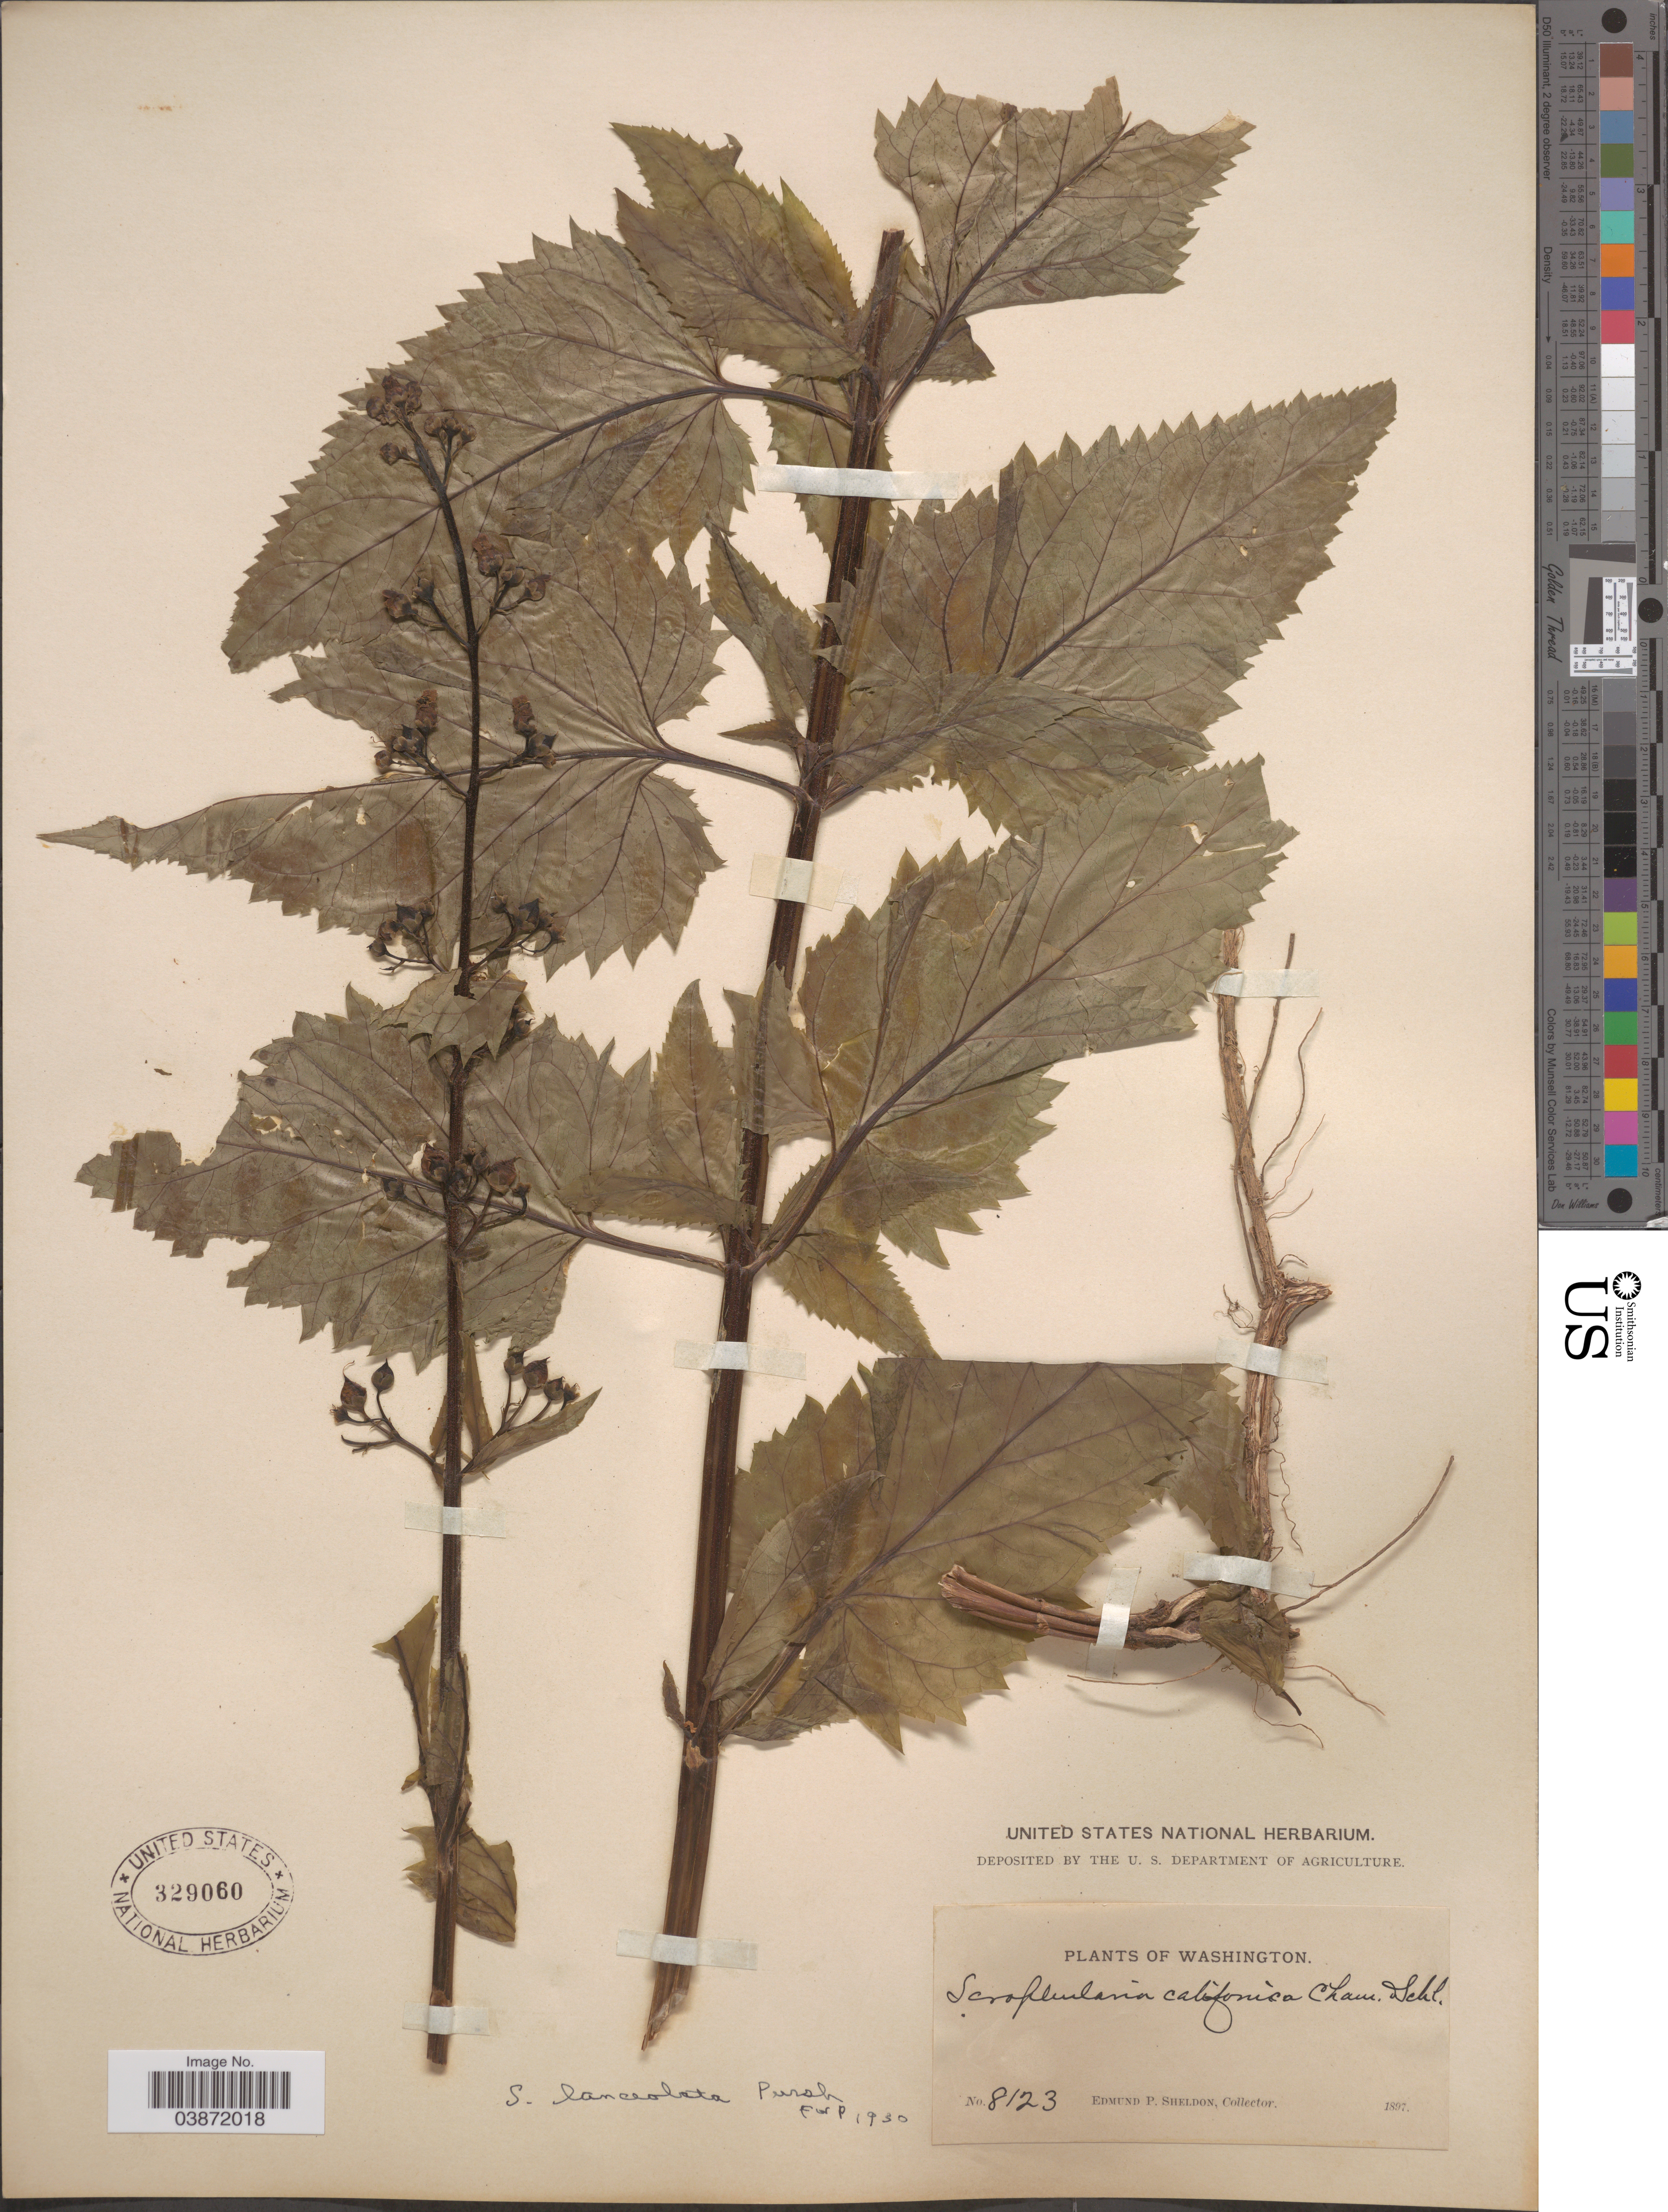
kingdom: Plantae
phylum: Tracheophyta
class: Magnoliopsida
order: Lamiales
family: Scrophulariaceae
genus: Scrophularia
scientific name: Scrophularia lanceolata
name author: Pursh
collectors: E. P. Sheldon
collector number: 8123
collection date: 1897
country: United States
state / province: Washington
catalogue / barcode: US 329060